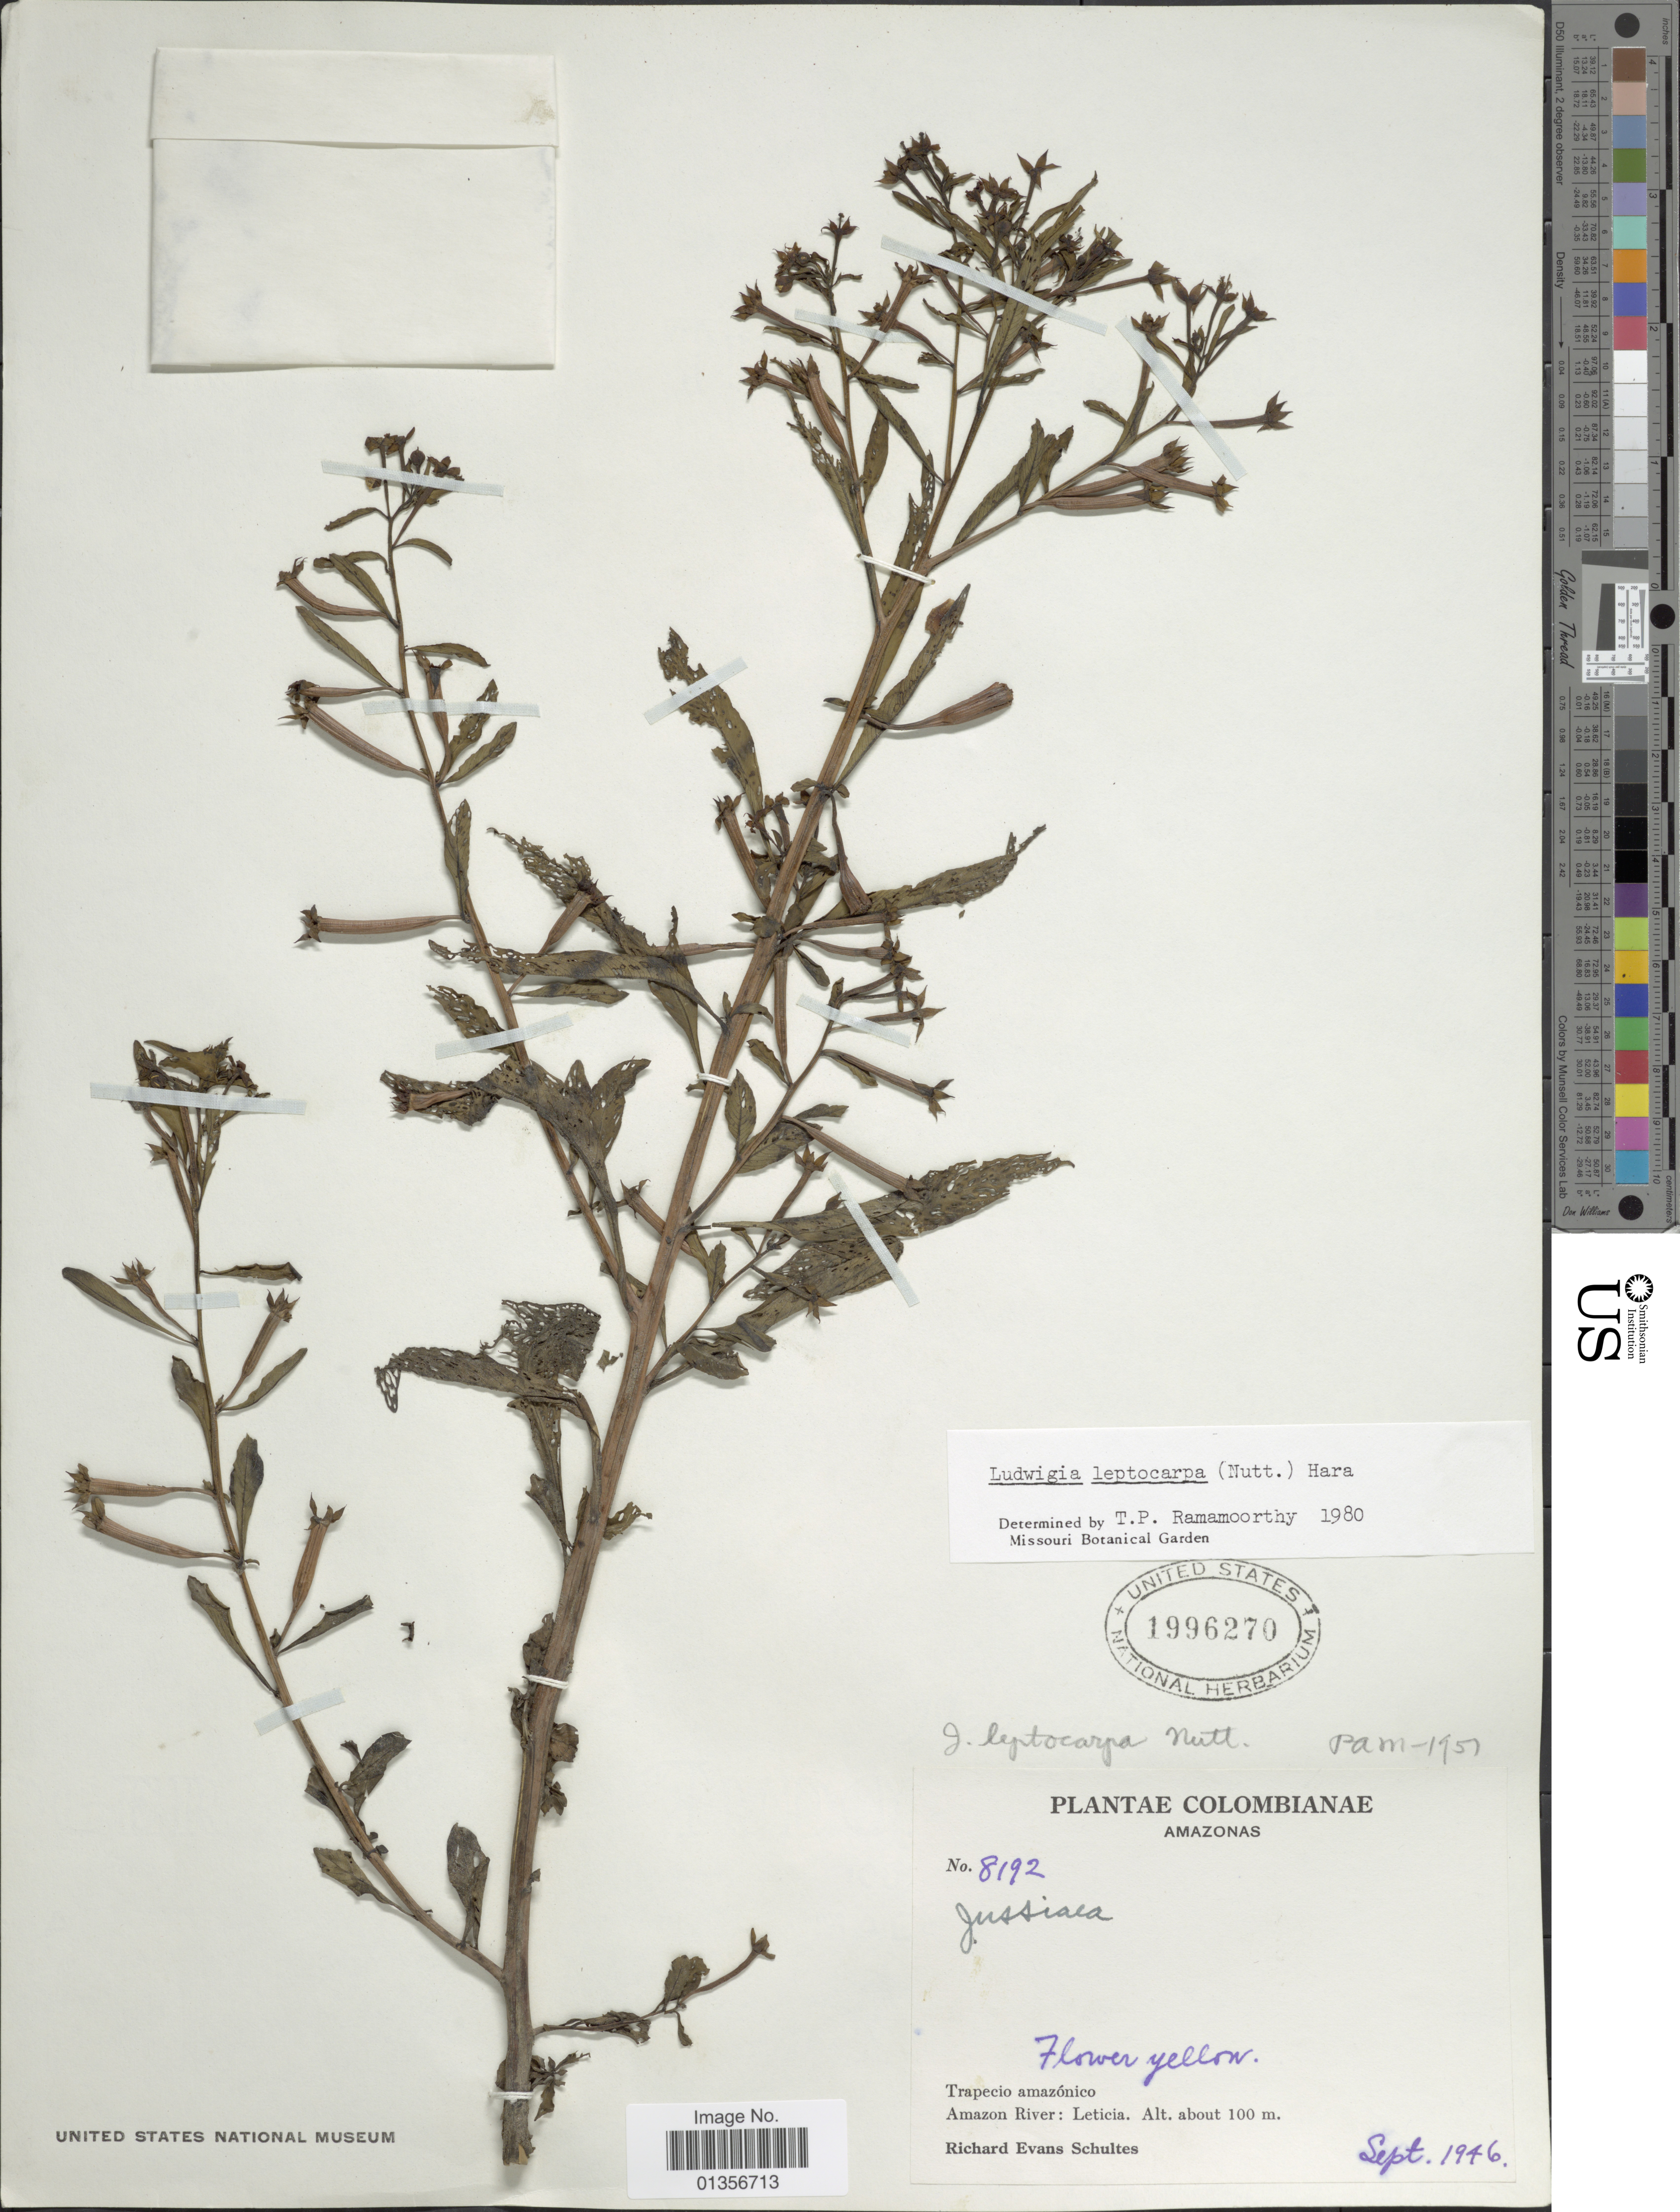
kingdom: Plantae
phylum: Tracheophyta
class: Magnoliopsida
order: Myrtales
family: Onagraceae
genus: Ludwigia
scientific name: Ludwigia leptocarpa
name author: (Nutt.) H. Hara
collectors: R. E. Schultes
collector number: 8192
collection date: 1946-09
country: Colombia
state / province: Amazonas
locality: Amazonas, Trapecio amazónico, Amazon River: Leticia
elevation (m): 100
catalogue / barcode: US 1996270